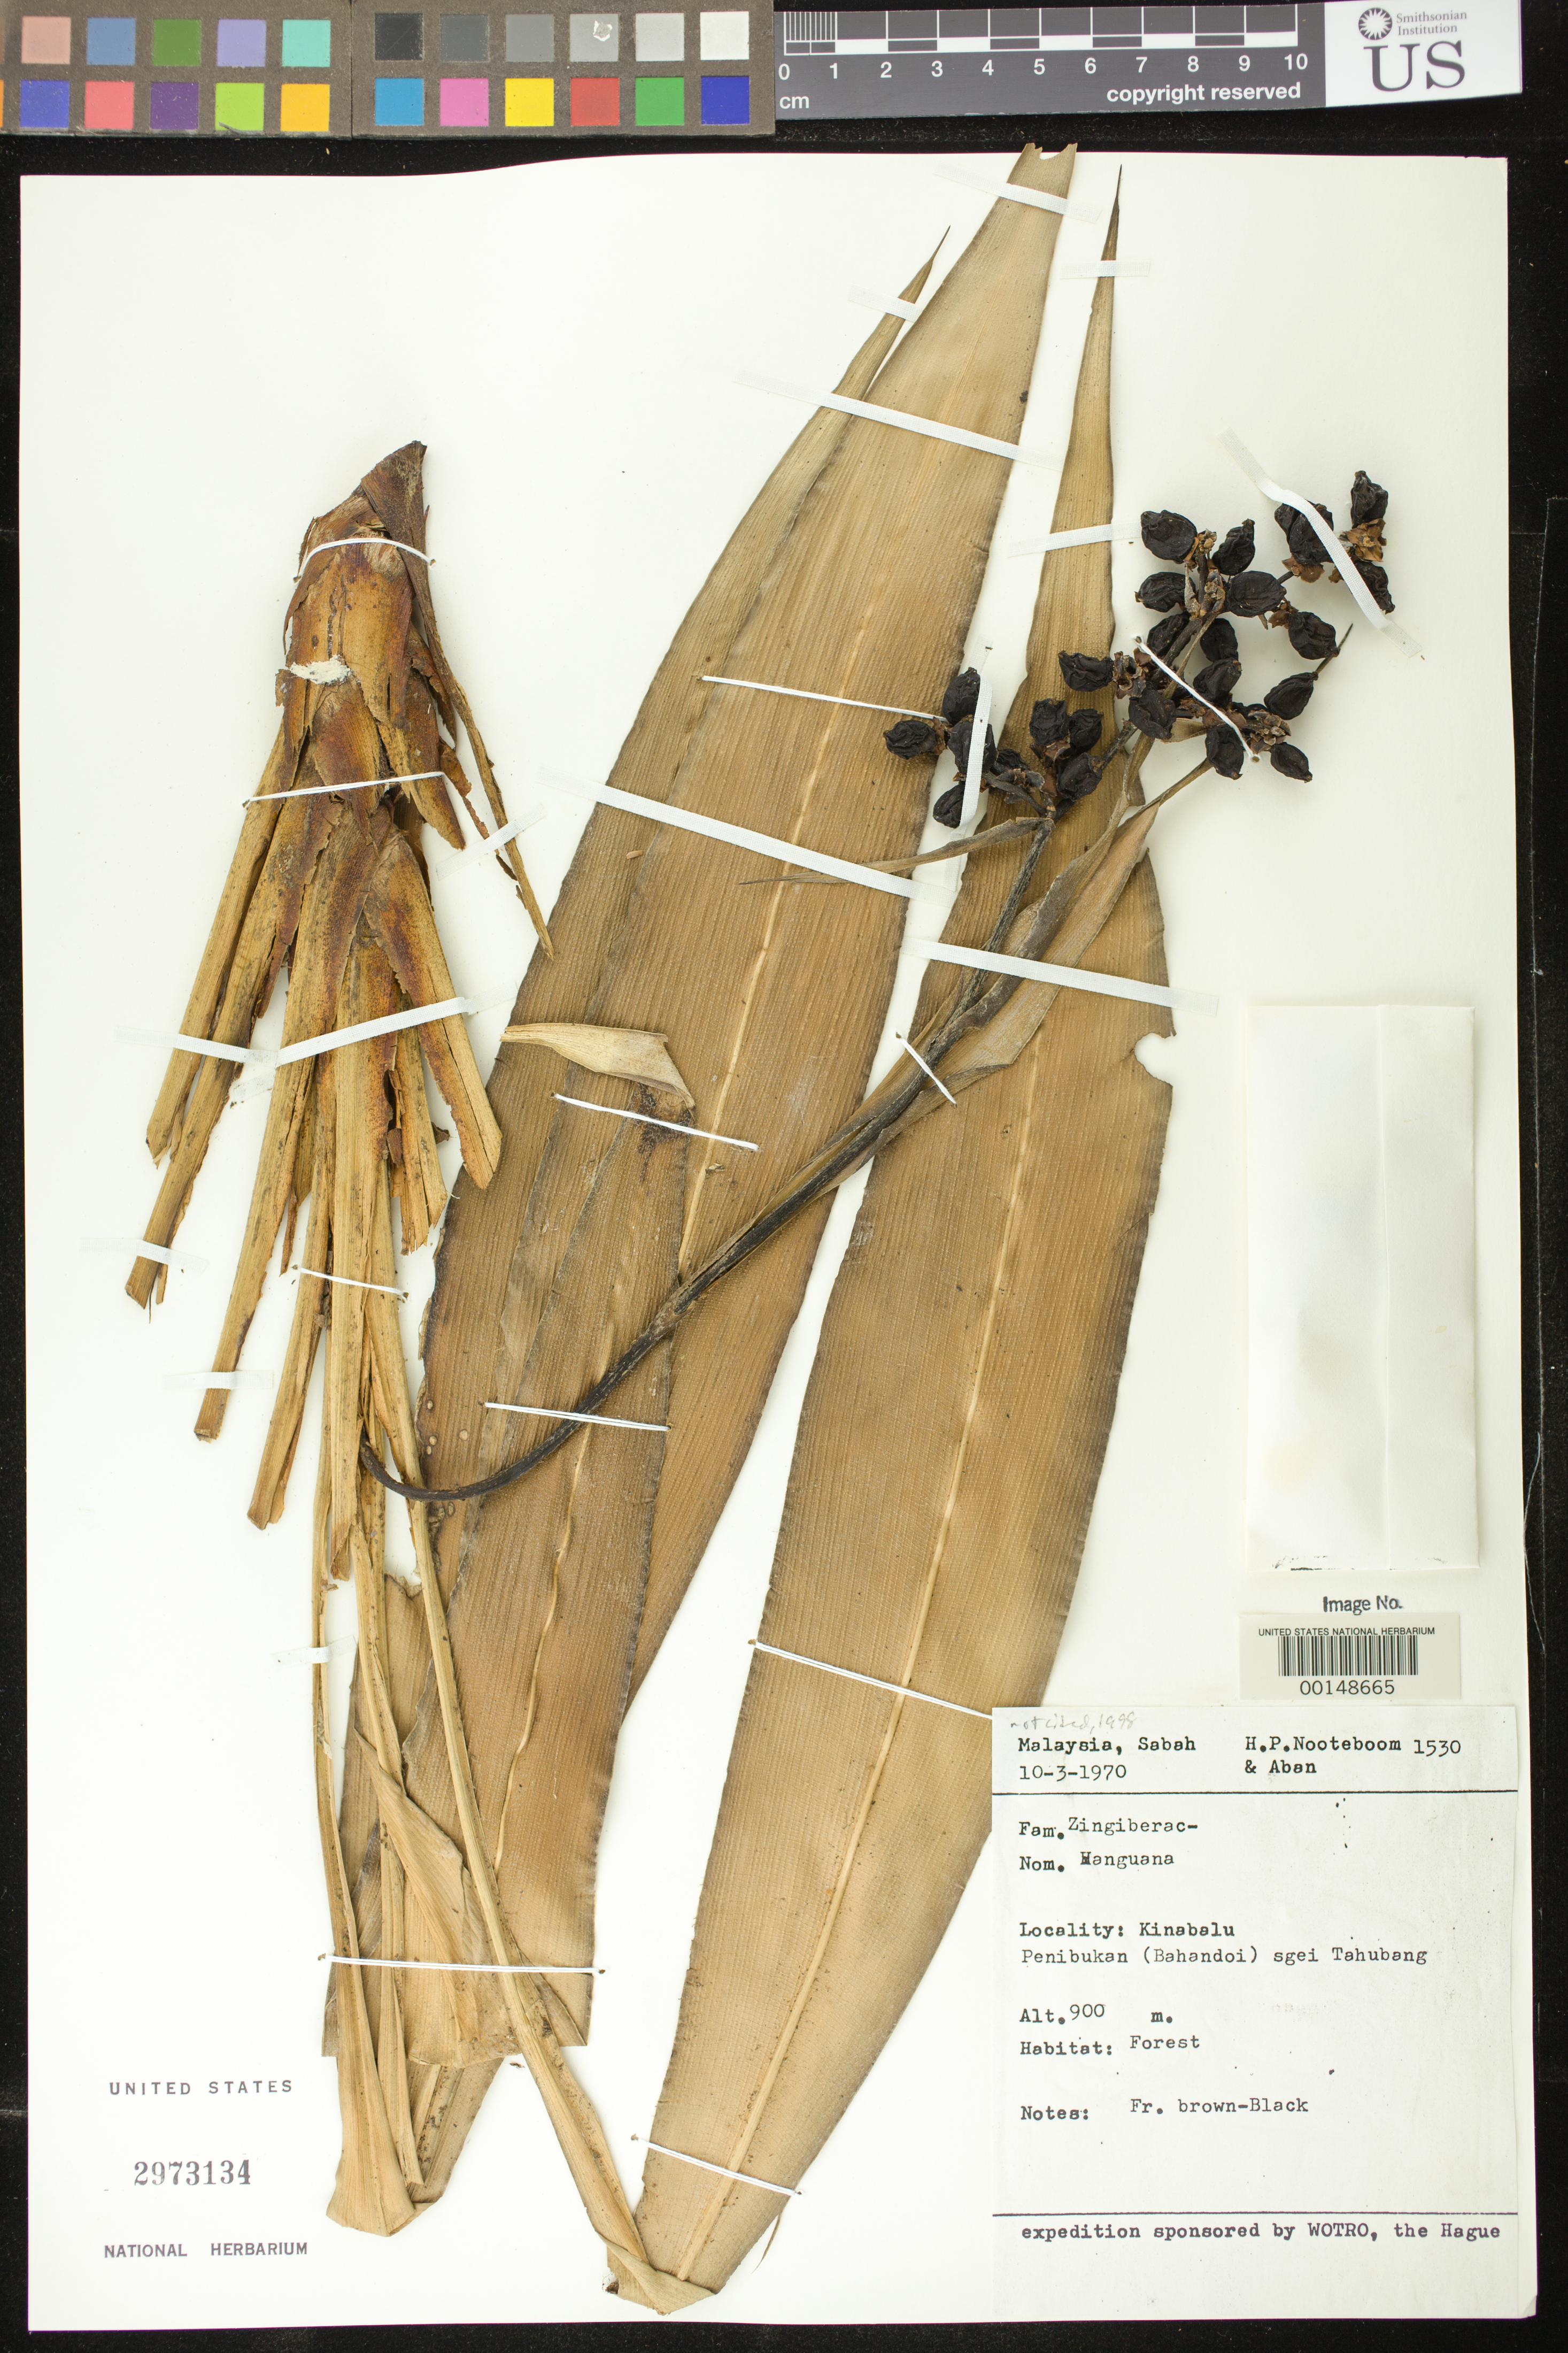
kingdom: Plantae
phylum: Tracheophyta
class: Liliopsida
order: Zingiberales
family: Zingiberaceae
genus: Alpinia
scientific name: Alpinia sp.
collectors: H. P. Nooteboom & A. Gibot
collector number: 1530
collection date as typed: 10 Mar 1970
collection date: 1970-03-10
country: Malaysia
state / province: Sabah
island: Borneo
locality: Kinabalu, penibukan (bahandoi) sgei tahubang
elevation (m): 900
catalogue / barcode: US 2973134